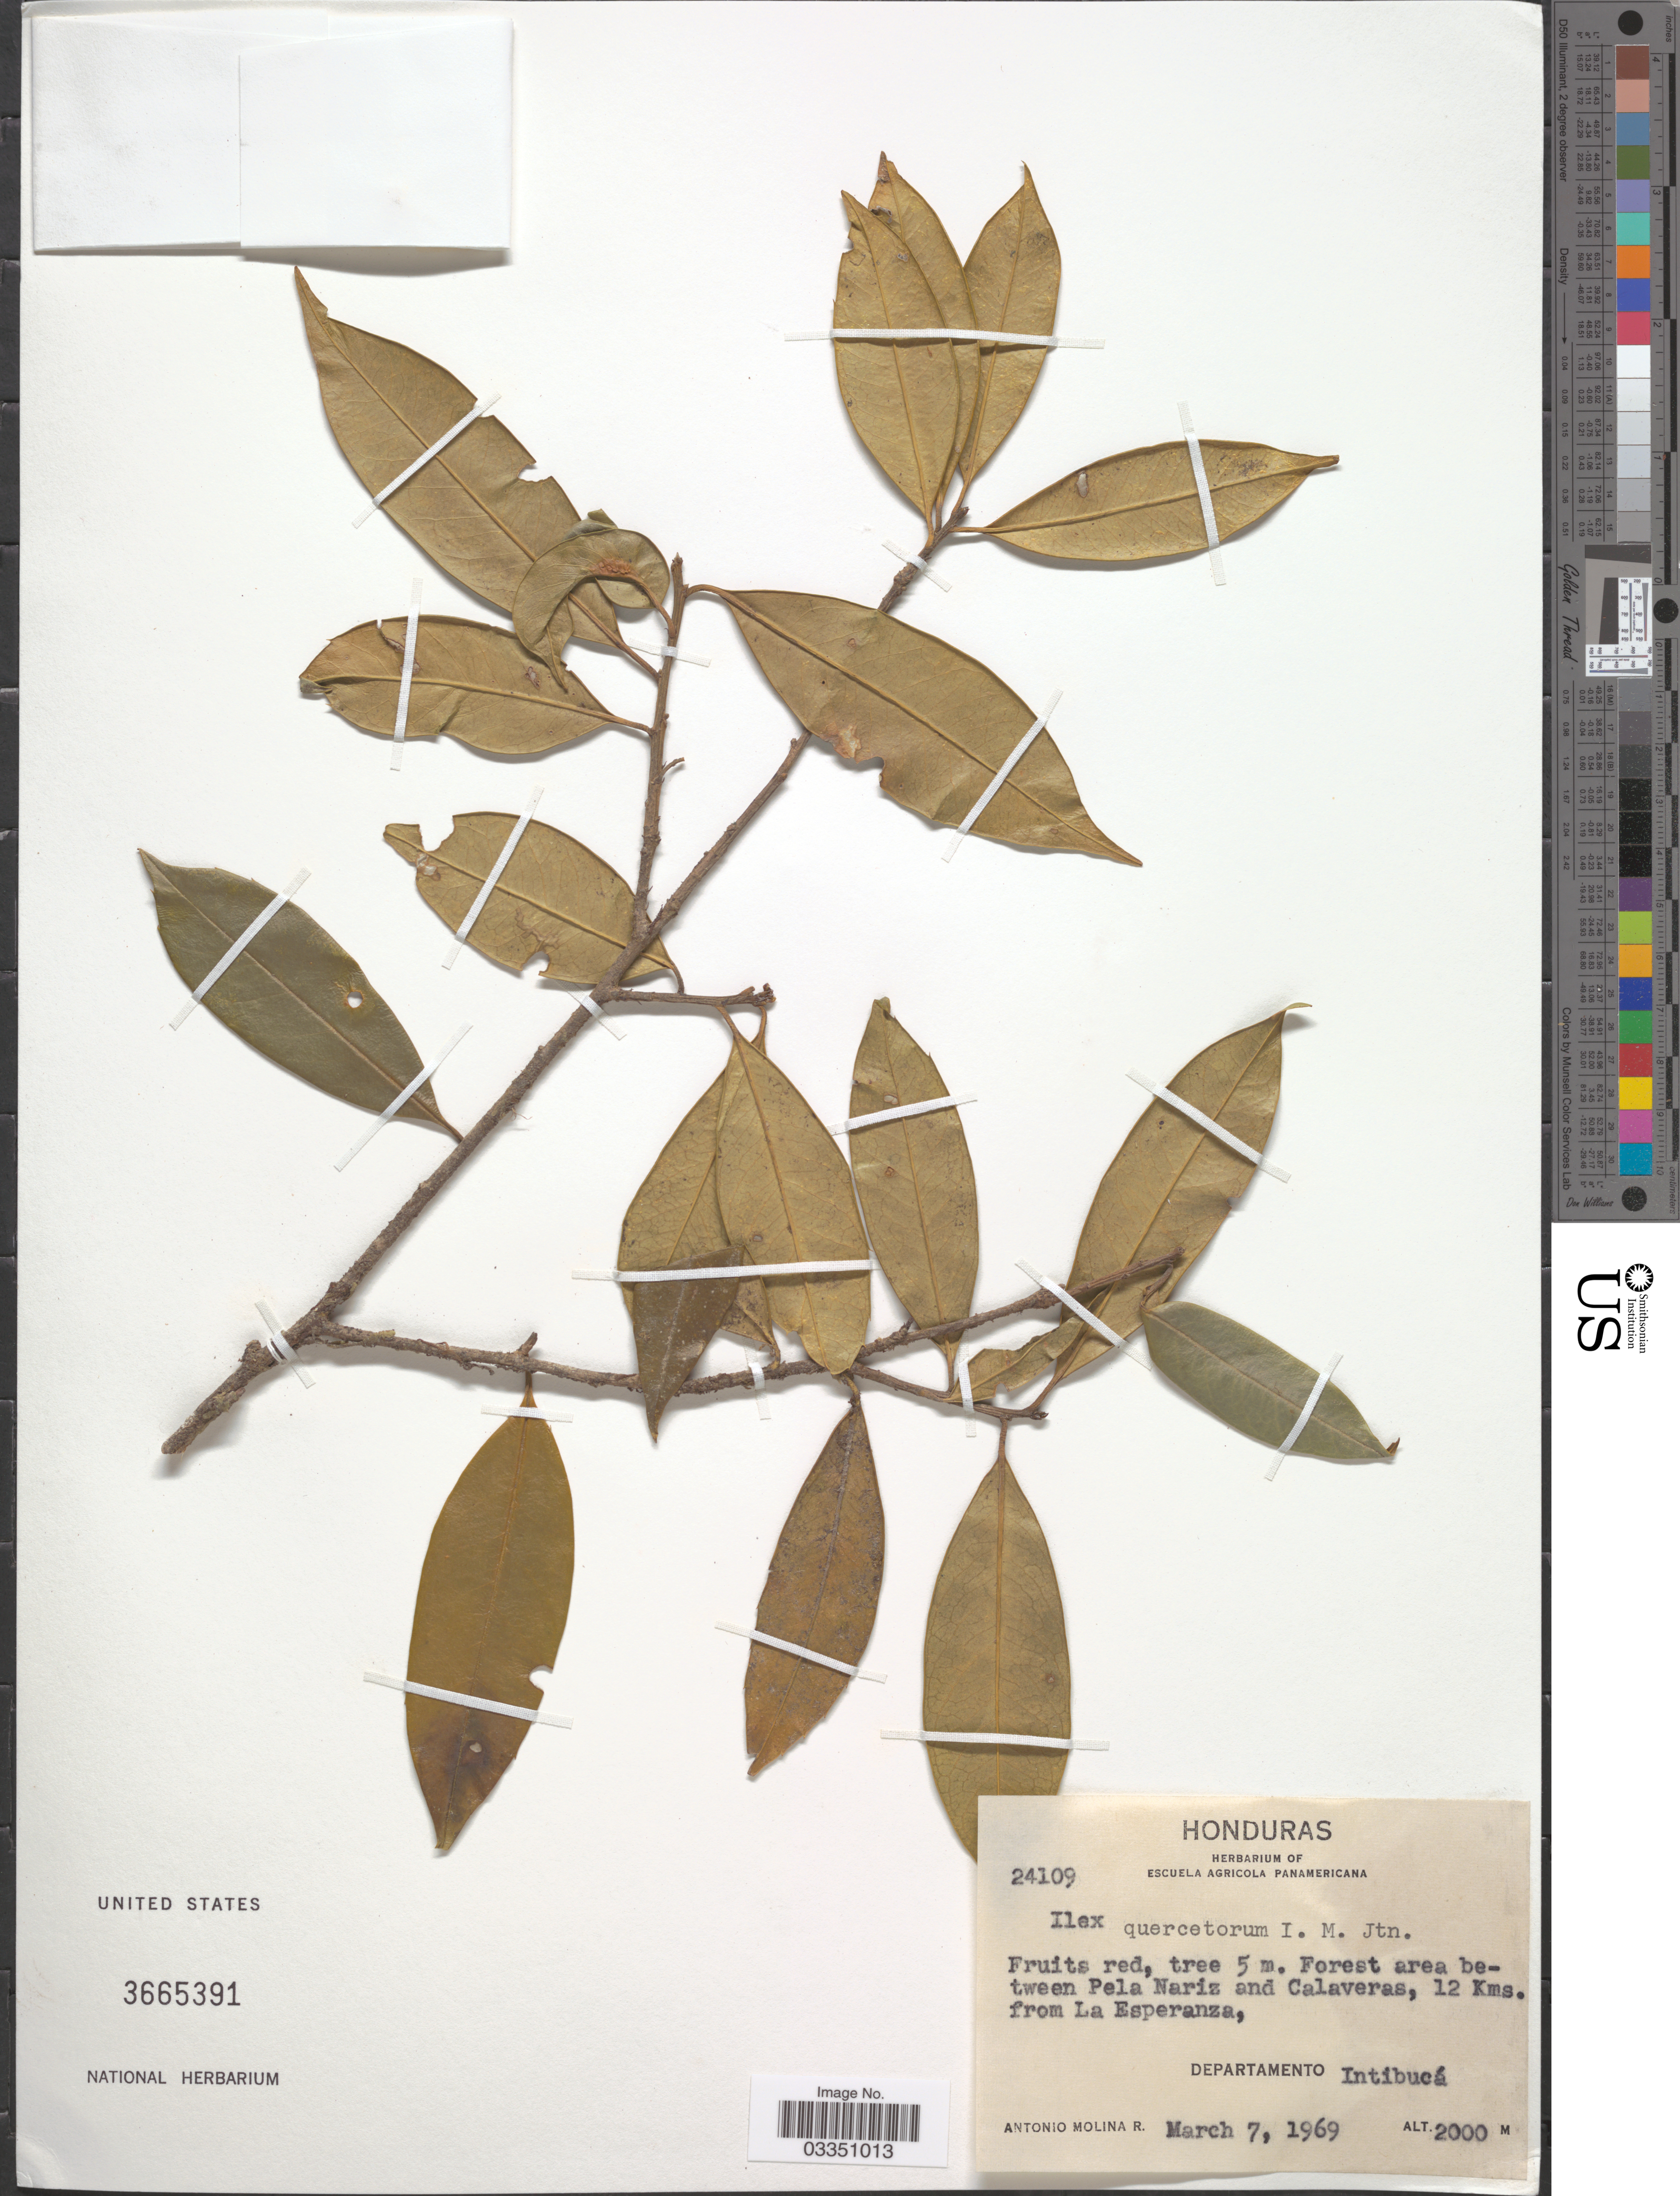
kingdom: Plantae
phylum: Tracheophyta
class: Magnoliopsida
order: Aquifoliales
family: Aquifoliaceae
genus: Ilex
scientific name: Ilex quercetorum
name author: I.M. Johnst.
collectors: A. Molina R.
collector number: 24109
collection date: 1969-03-07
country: Honduras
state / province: Intibuca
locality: Forest area between Pela Nariz and Calaveras, 12 Kms. from La Esperanza, Departamento Intibucá.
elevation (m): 2000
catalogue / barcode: US 3665391